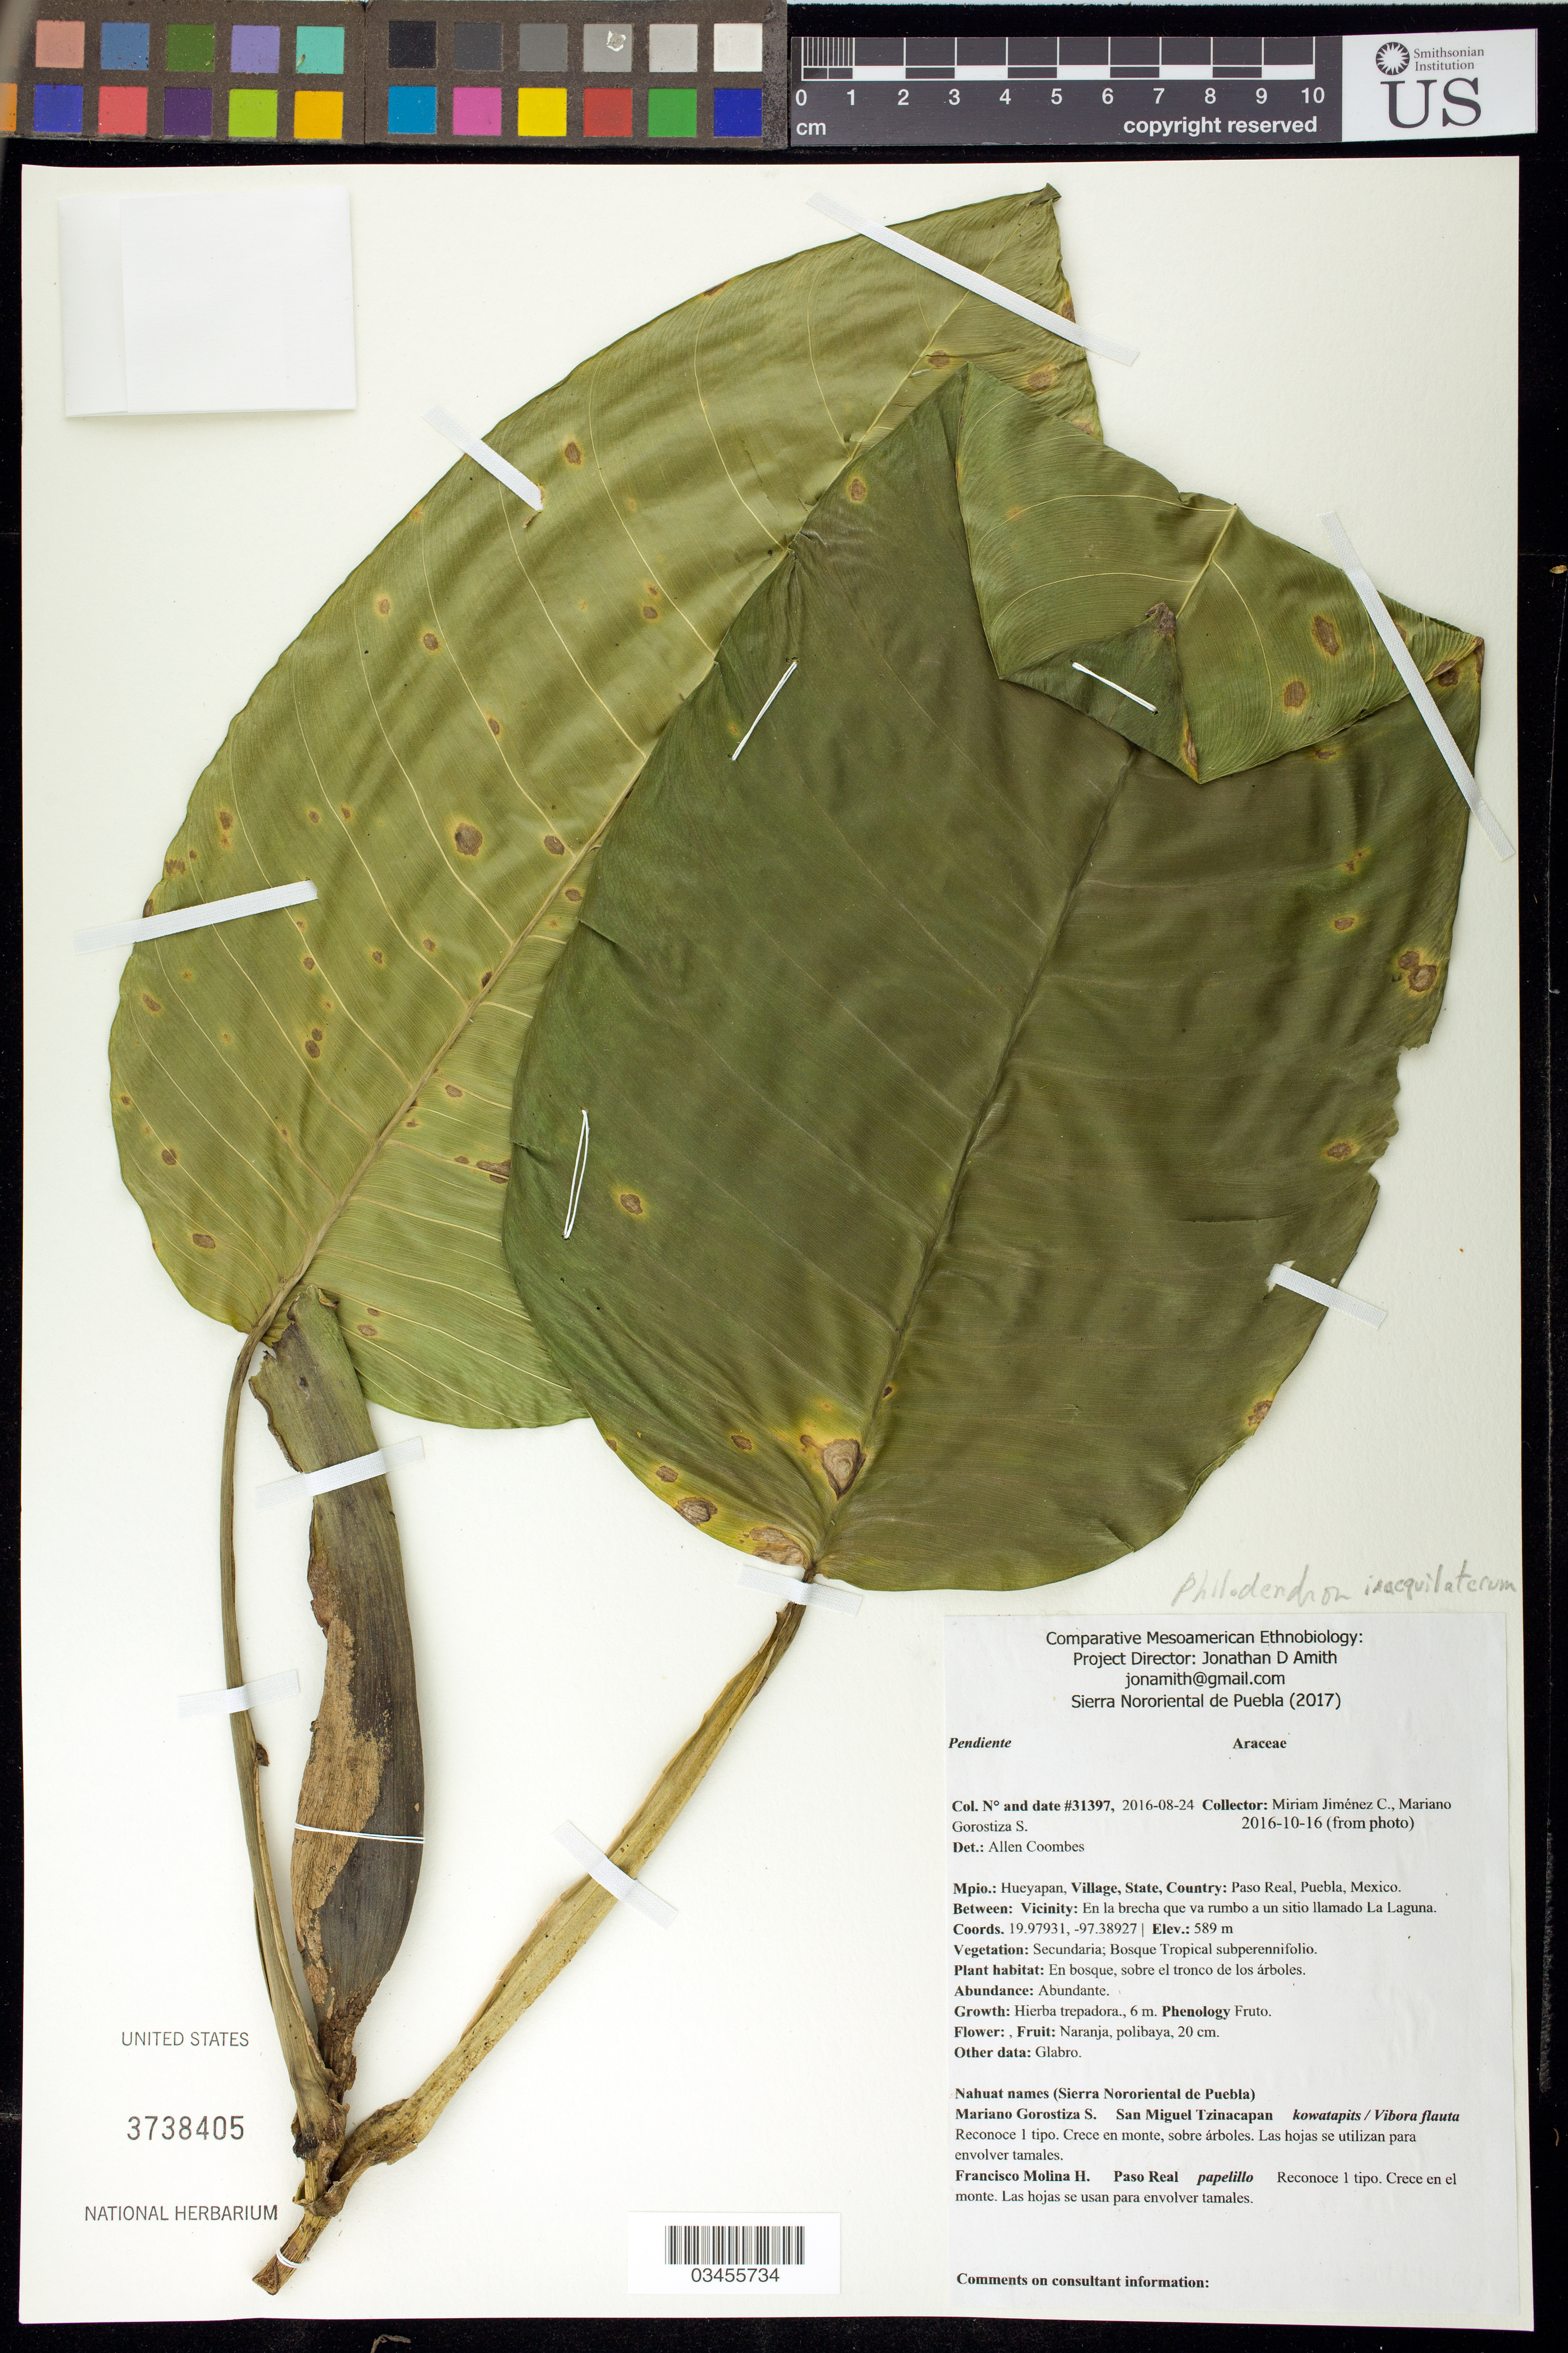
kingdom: Plantae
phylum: Tracheophyta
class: Liliopsida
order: Alismatales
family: Araceae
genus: Philodendron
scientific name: Philodendron inaequilaterum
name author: Liebm.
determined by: Grayum, M. H., (MO MO)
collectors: M. Jiménez Chimil & M. Gorostiza S.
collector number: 31397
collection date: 2016-08-24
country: México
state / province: Puebla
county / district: Hueyapan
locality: PUEBLO: Paso Real; LOCALIDAD EXACTA: En la brecha que va rumbo a un sitio llamado La Laguna.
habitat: Bosque Tropical subperennifolio | Crece en bosque, sobre el tronco de los árboles.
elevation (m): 589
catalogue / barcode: US 3738405